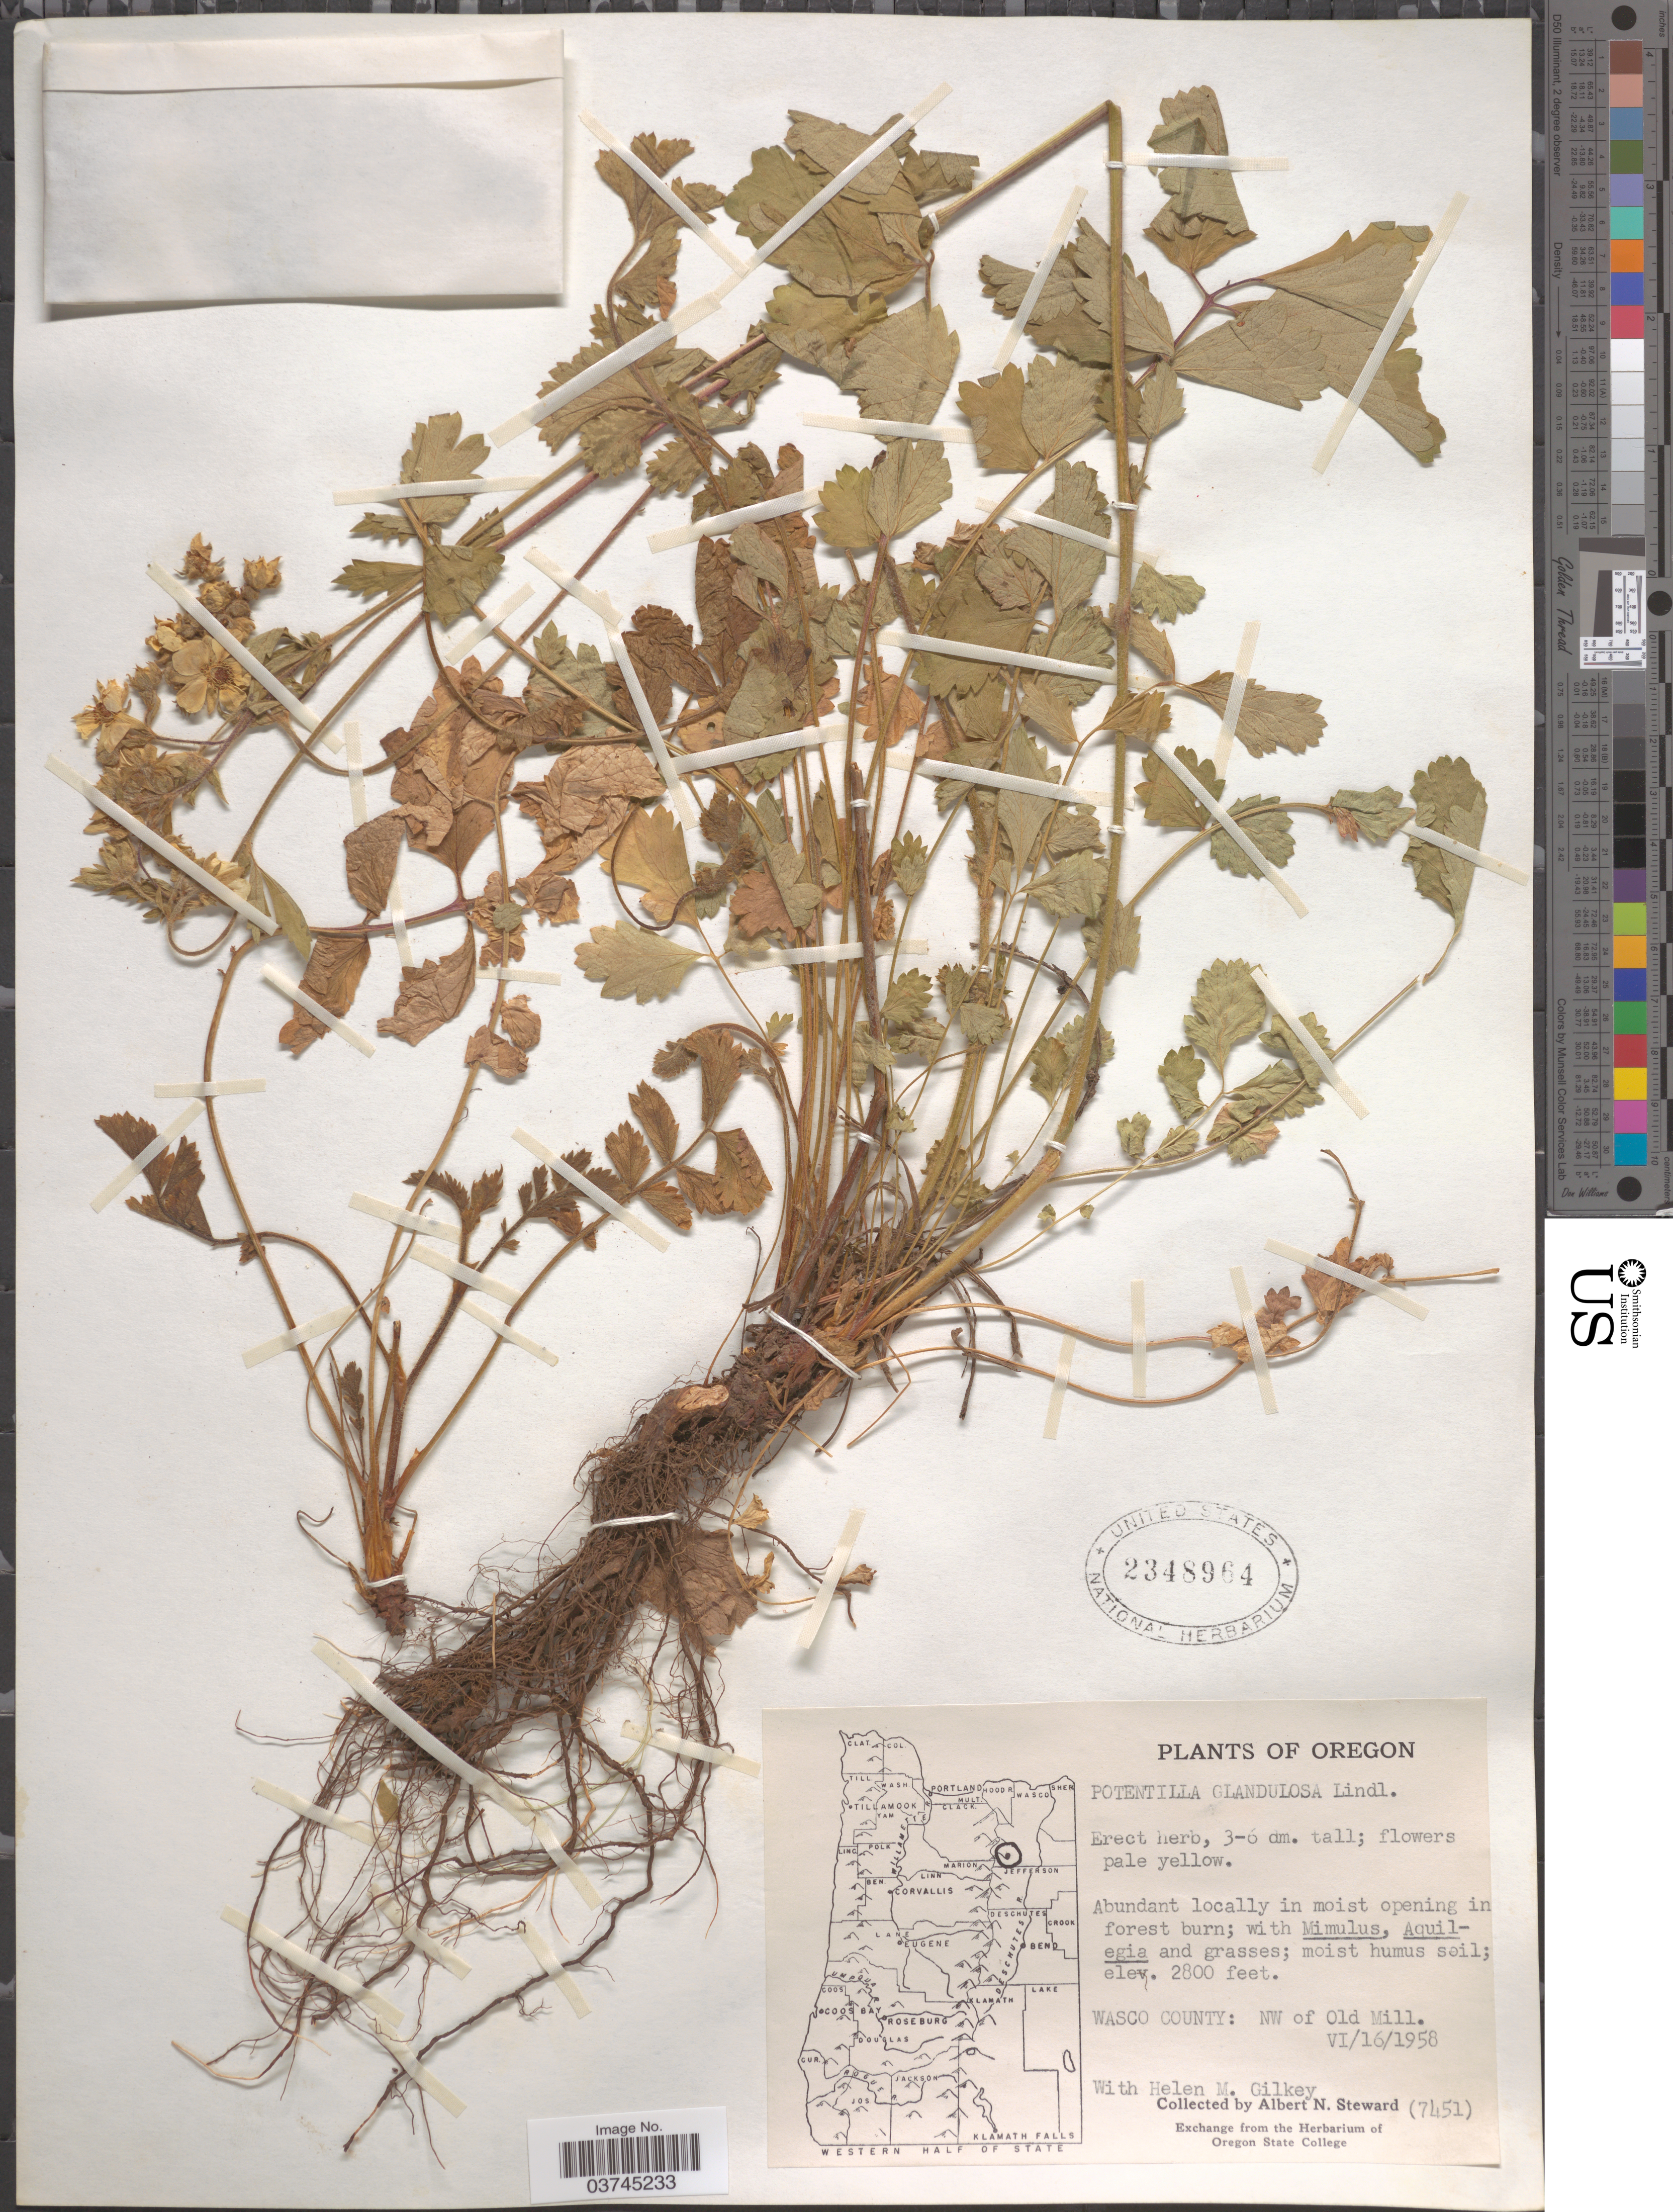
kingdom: Plantae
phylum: Tracheophyta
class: Magnoliopsida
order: Rosales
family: Rosaceae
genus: Drymocallis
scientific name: Drymocallis glandulosa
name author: (Lindl.) Rydb.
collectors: A. N. Steward & H. Gilkey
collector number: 7451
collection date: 1958-06-16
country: United States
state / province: Oregon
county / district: Wasco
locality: Wasco County: NW of Old Mill.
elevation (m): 853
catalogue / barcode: US 2348964